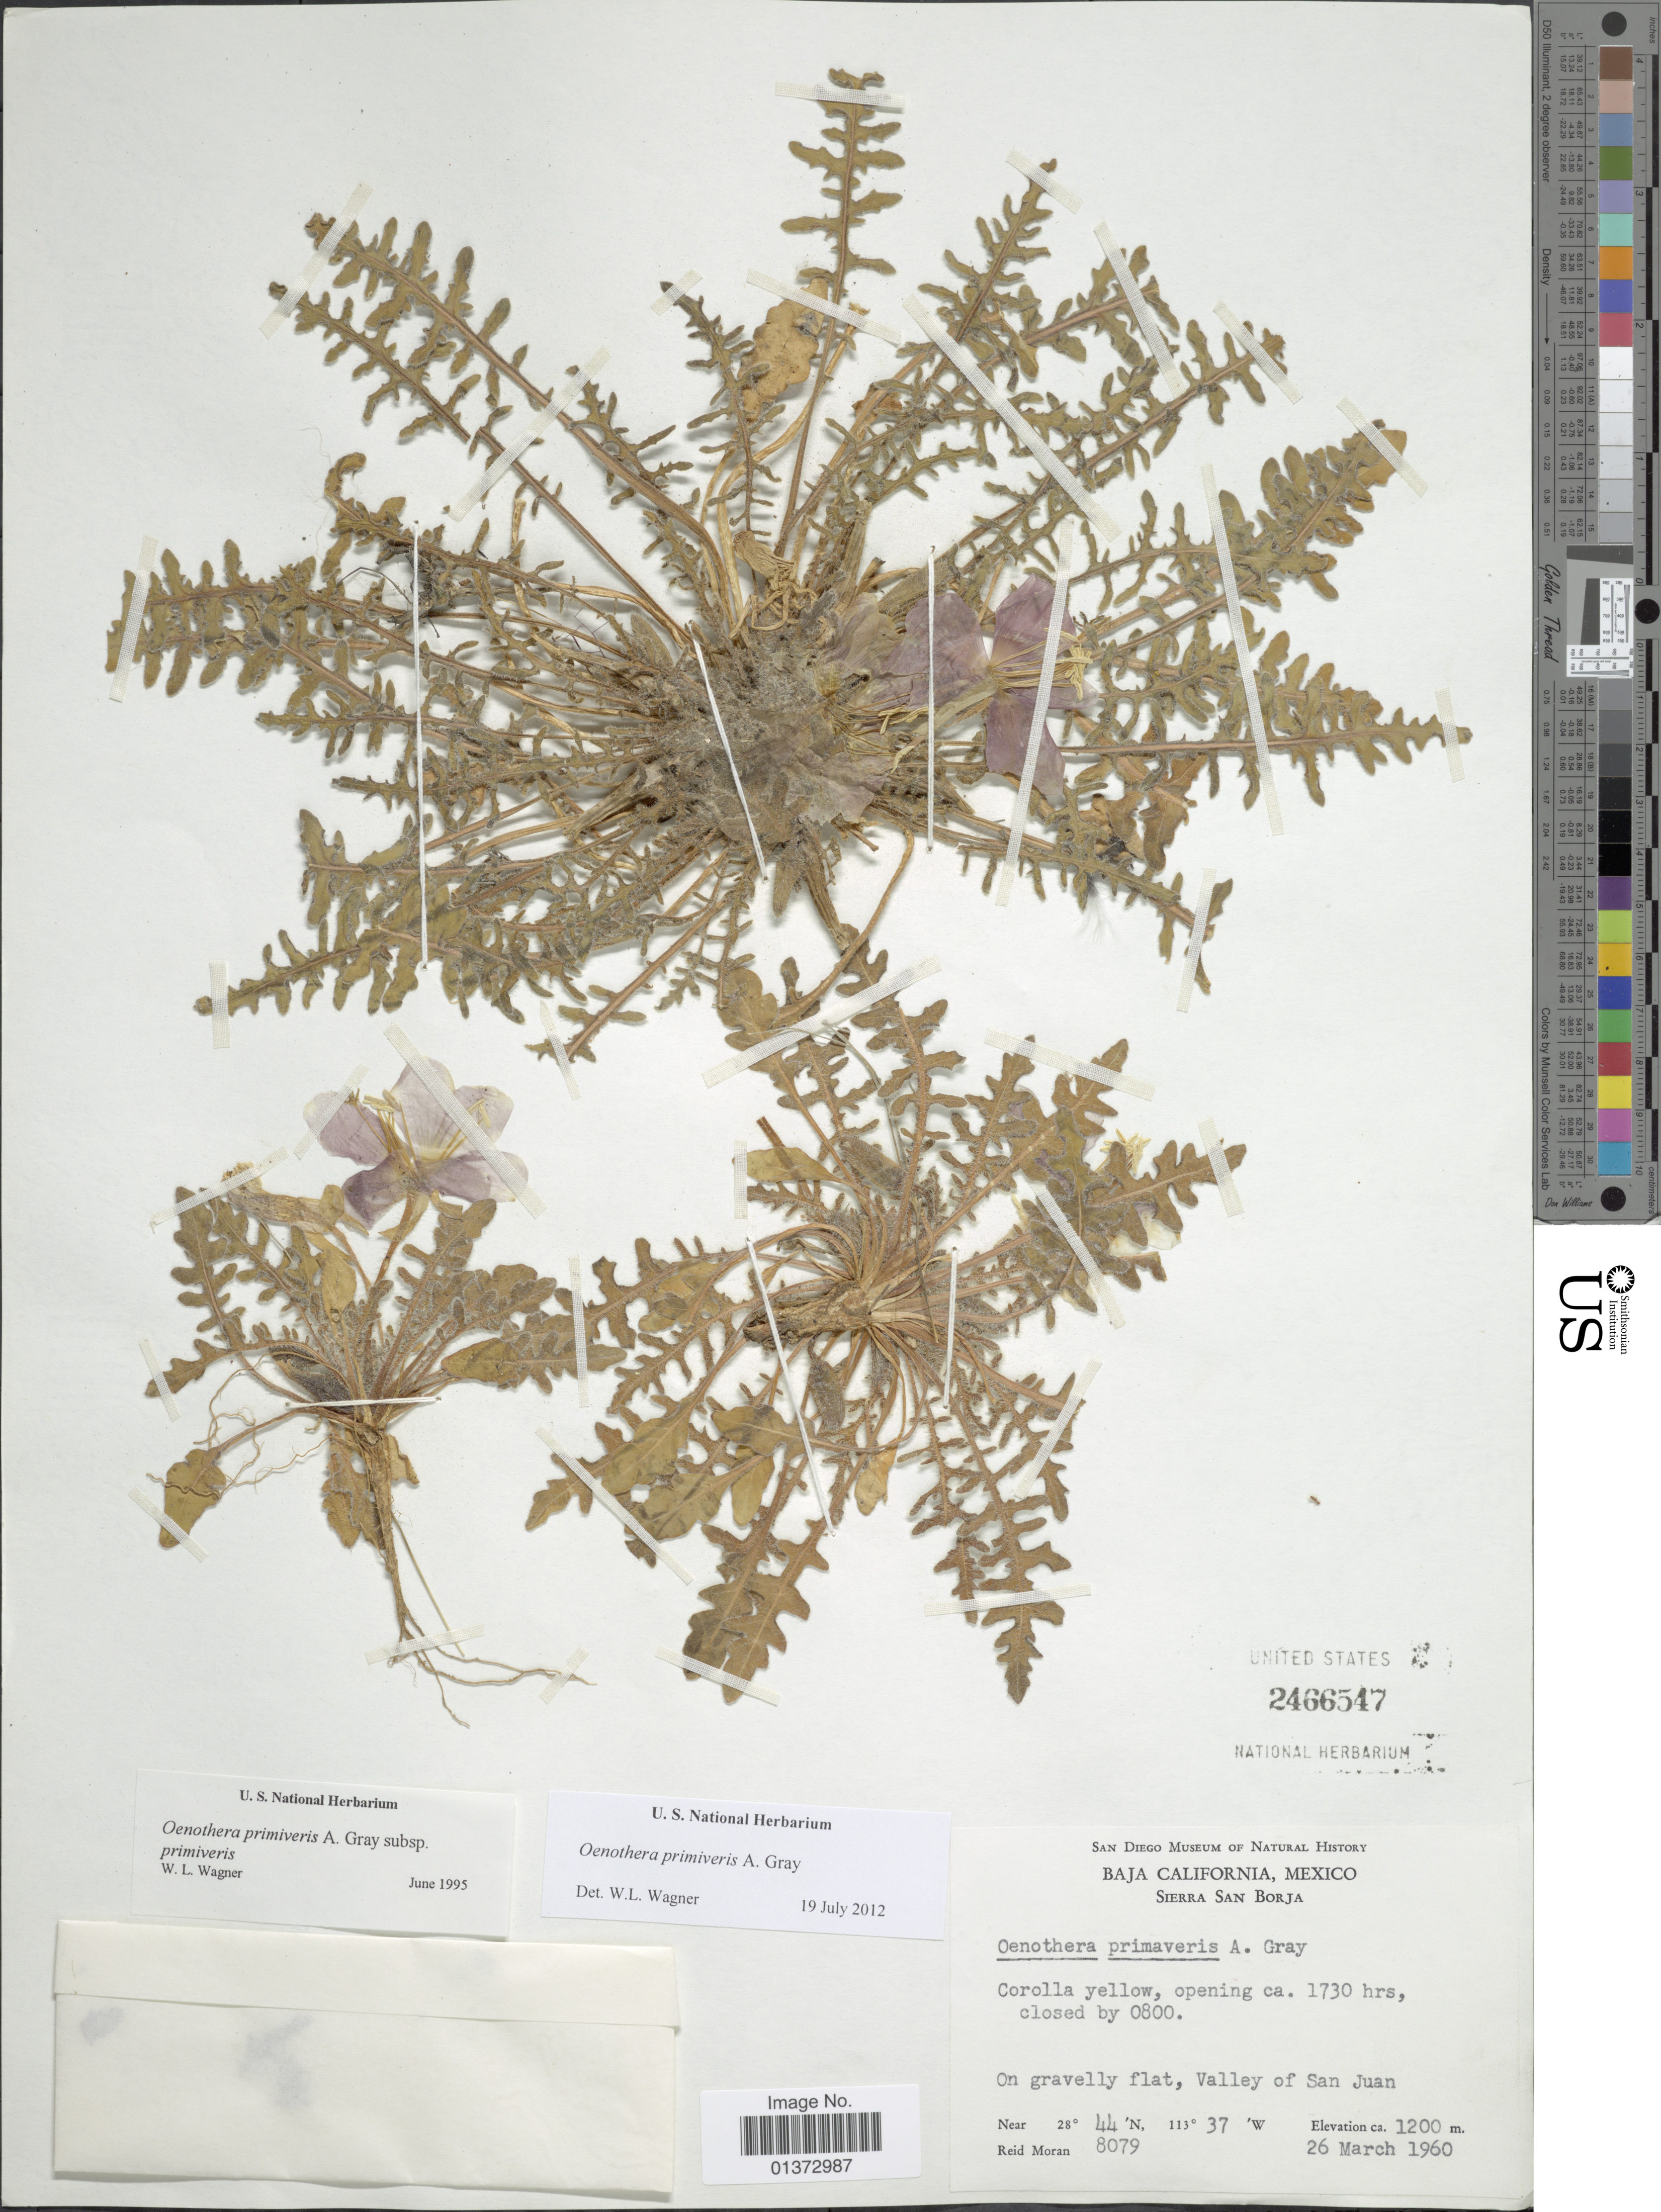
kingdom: Plantae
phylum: Tracheophyta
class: Magnoliopsida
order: Myrtales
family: Onagraceae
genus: Oenothera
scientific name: Oenothera primiveris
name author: A. Gray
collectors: R. Moran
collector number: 8079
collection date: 1960-03-26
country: Mexico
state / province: Baja California Norte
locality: Sierra San Borja, valley of San Juan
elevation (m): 1200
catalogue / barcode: US 2466547